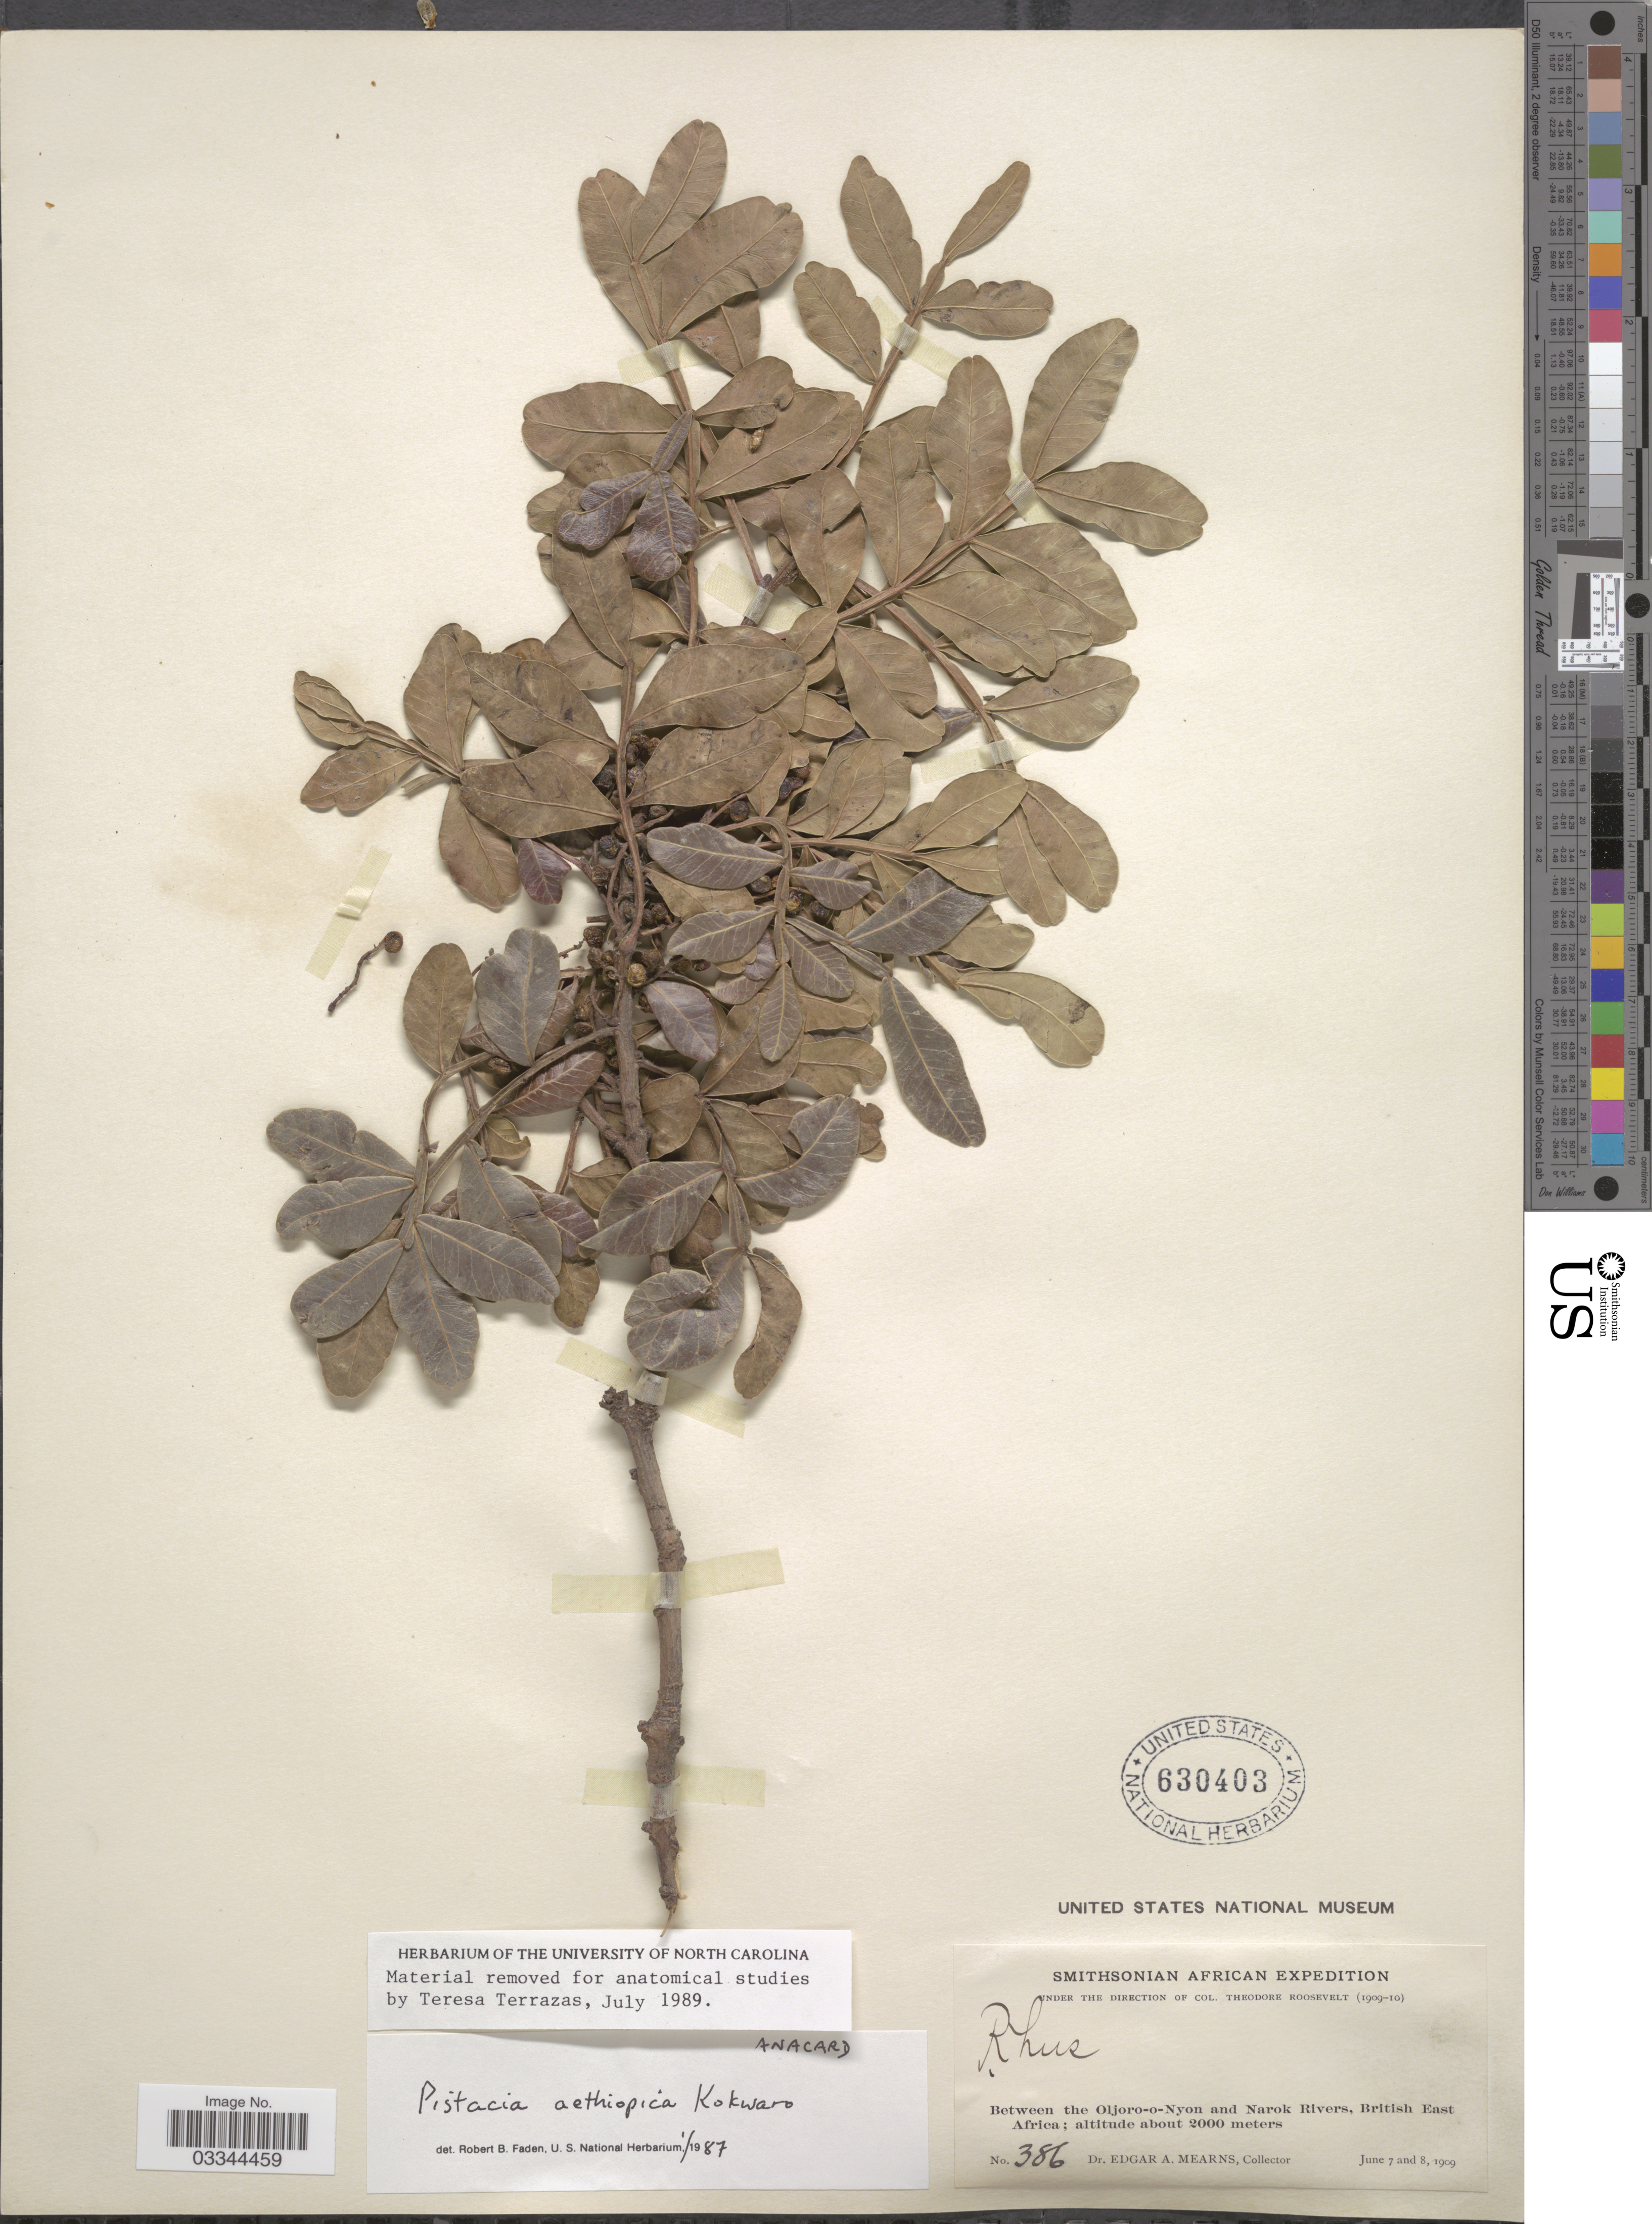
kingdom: Plantae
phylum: Tracheophyta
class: Magnoliopsida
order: Sapindales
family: Anacardiaceae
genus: Pistacia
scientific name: Pistacia aethiopica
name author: Kokwaro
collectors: E. A. Mearns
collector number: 386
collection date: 1909-06-07/1909-06-08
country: Kenya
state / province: Narok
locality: Between the Oljoro-o-Nyon and Narok Rivers, British East Africa.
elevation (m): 2000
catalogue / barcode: US 630403